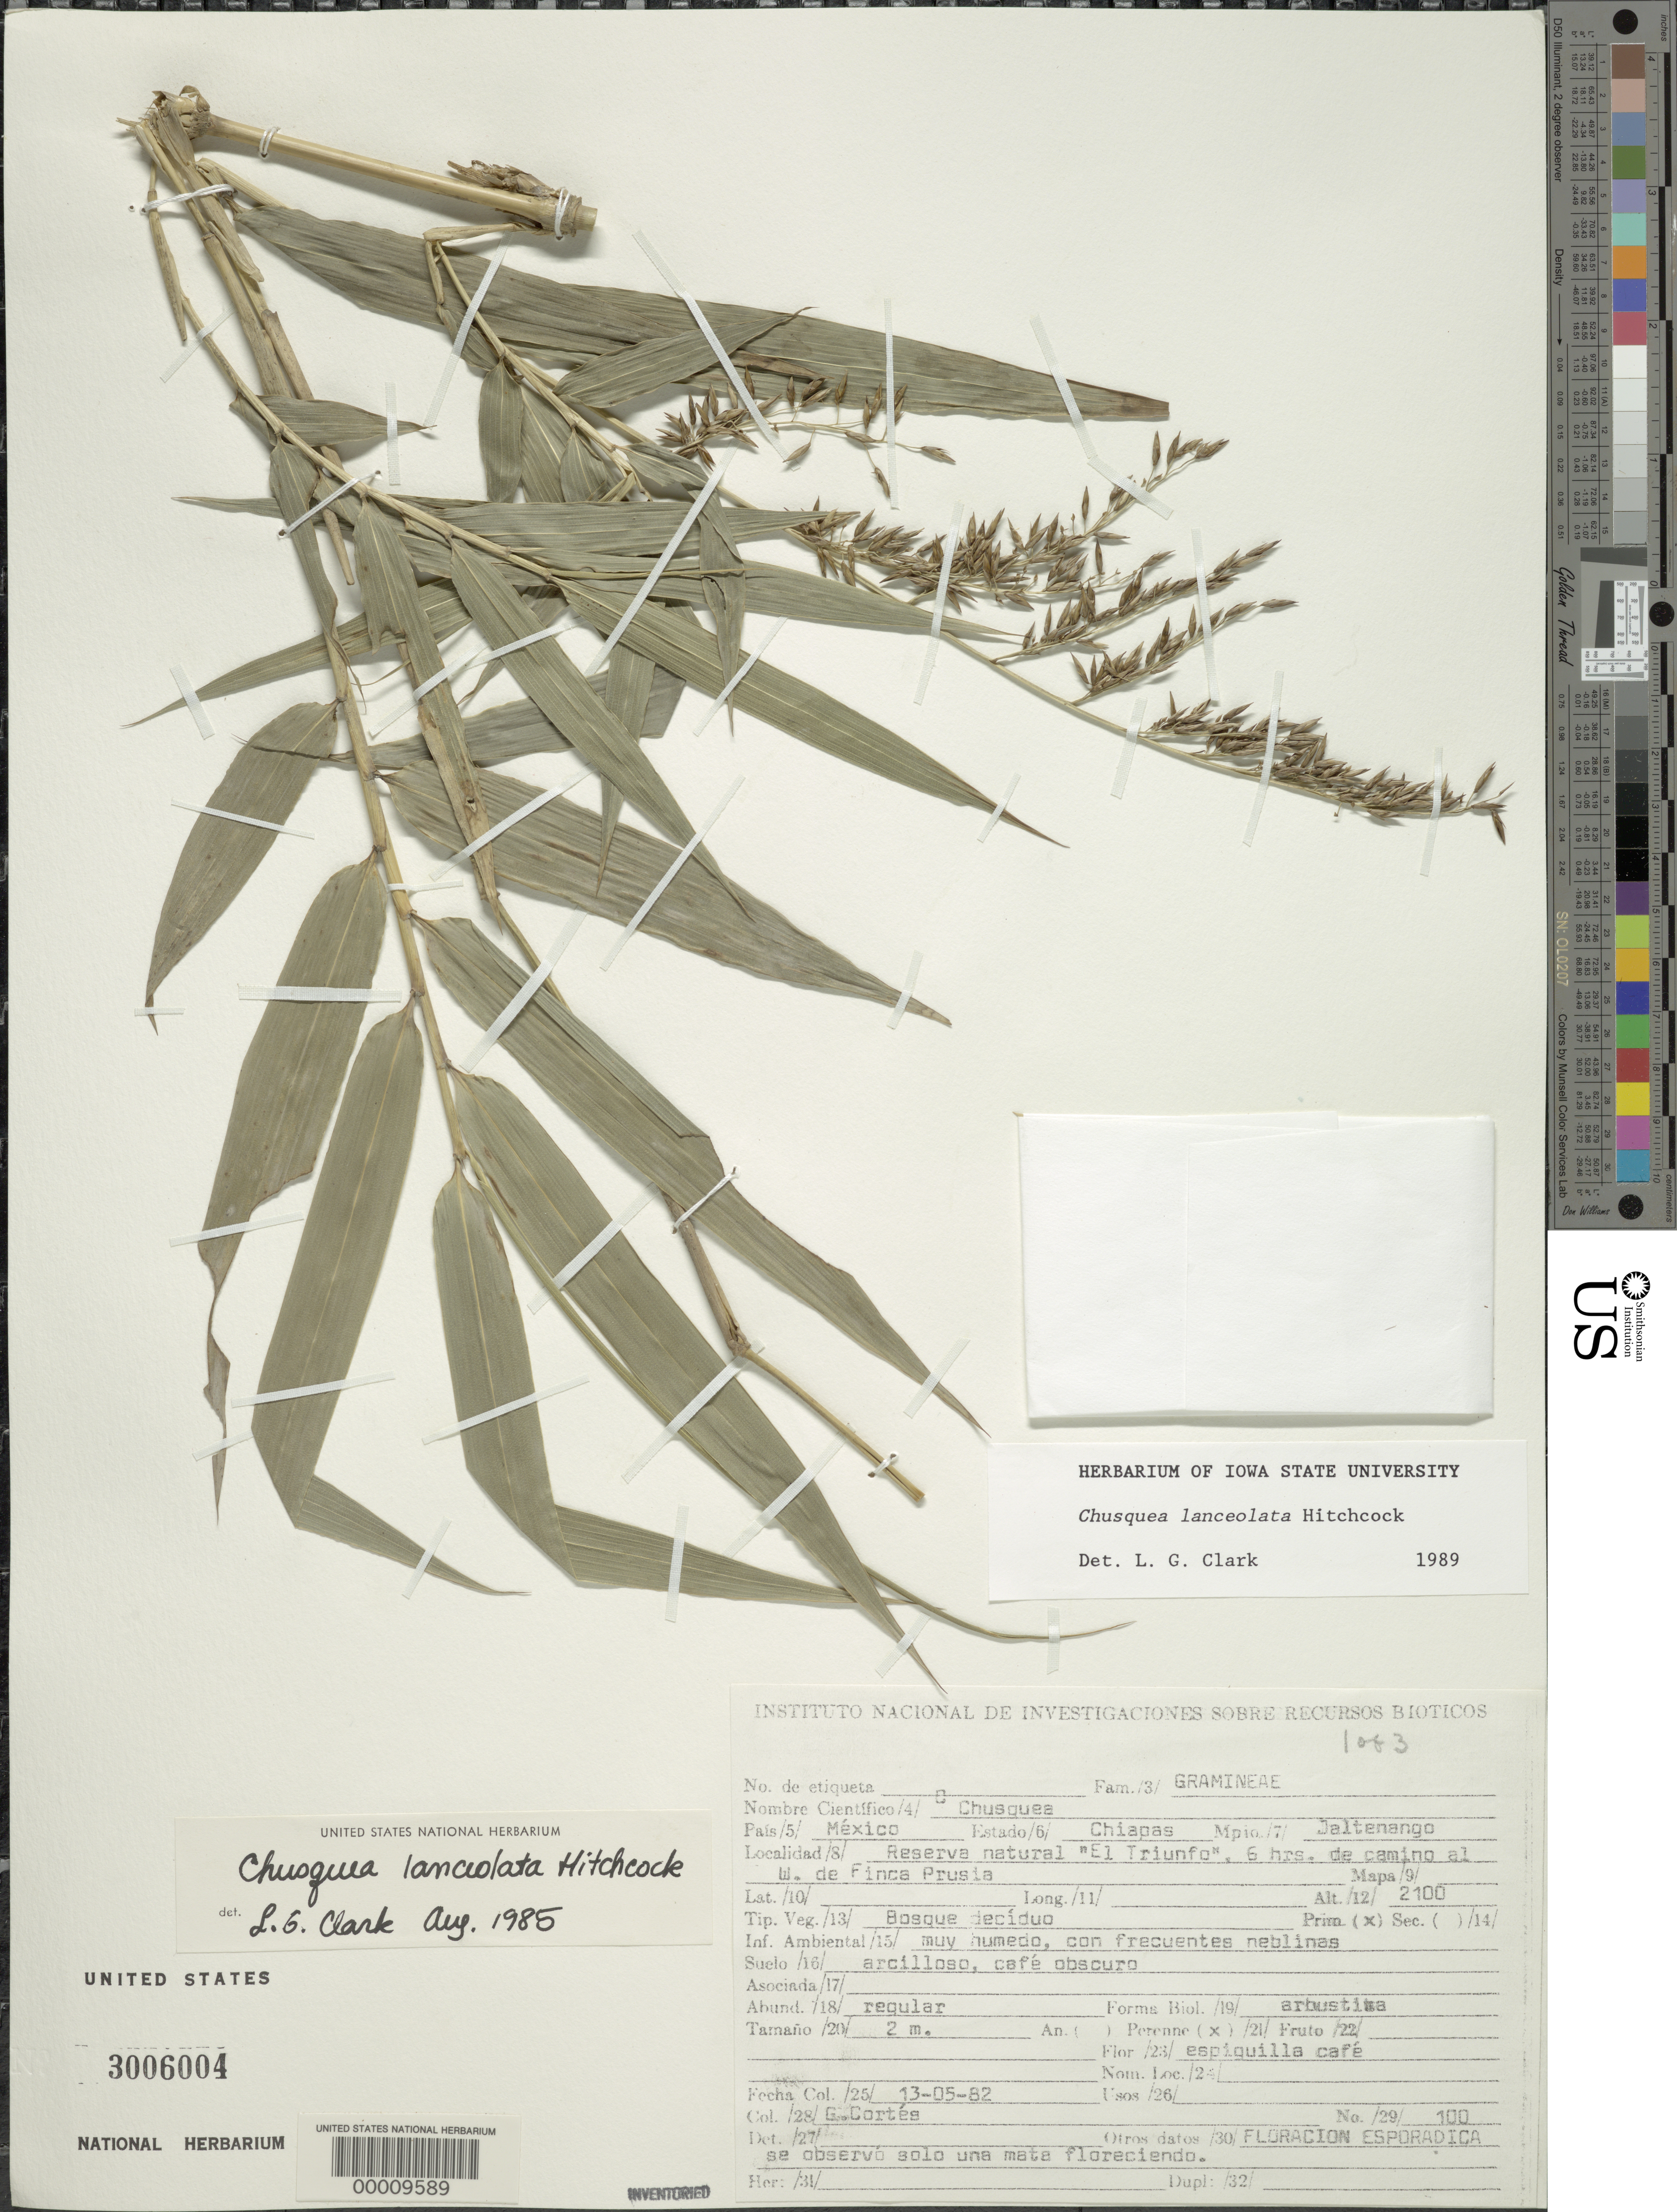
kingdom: Plantae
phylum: Tracheophyta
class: Liliopsida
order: Poales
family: Poaceae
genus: Chusquea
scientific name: Chusquea lanceolata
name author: Hitchc. in C.V. Morton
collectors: G. Cortés R.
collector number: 100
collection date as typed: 13 May 1982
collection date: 1982-05-13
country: Mexico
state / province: Chiapas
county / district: Jaltenango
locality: Reserva Natural "El Triunfo"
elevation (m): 2100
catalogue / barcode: US 3006004